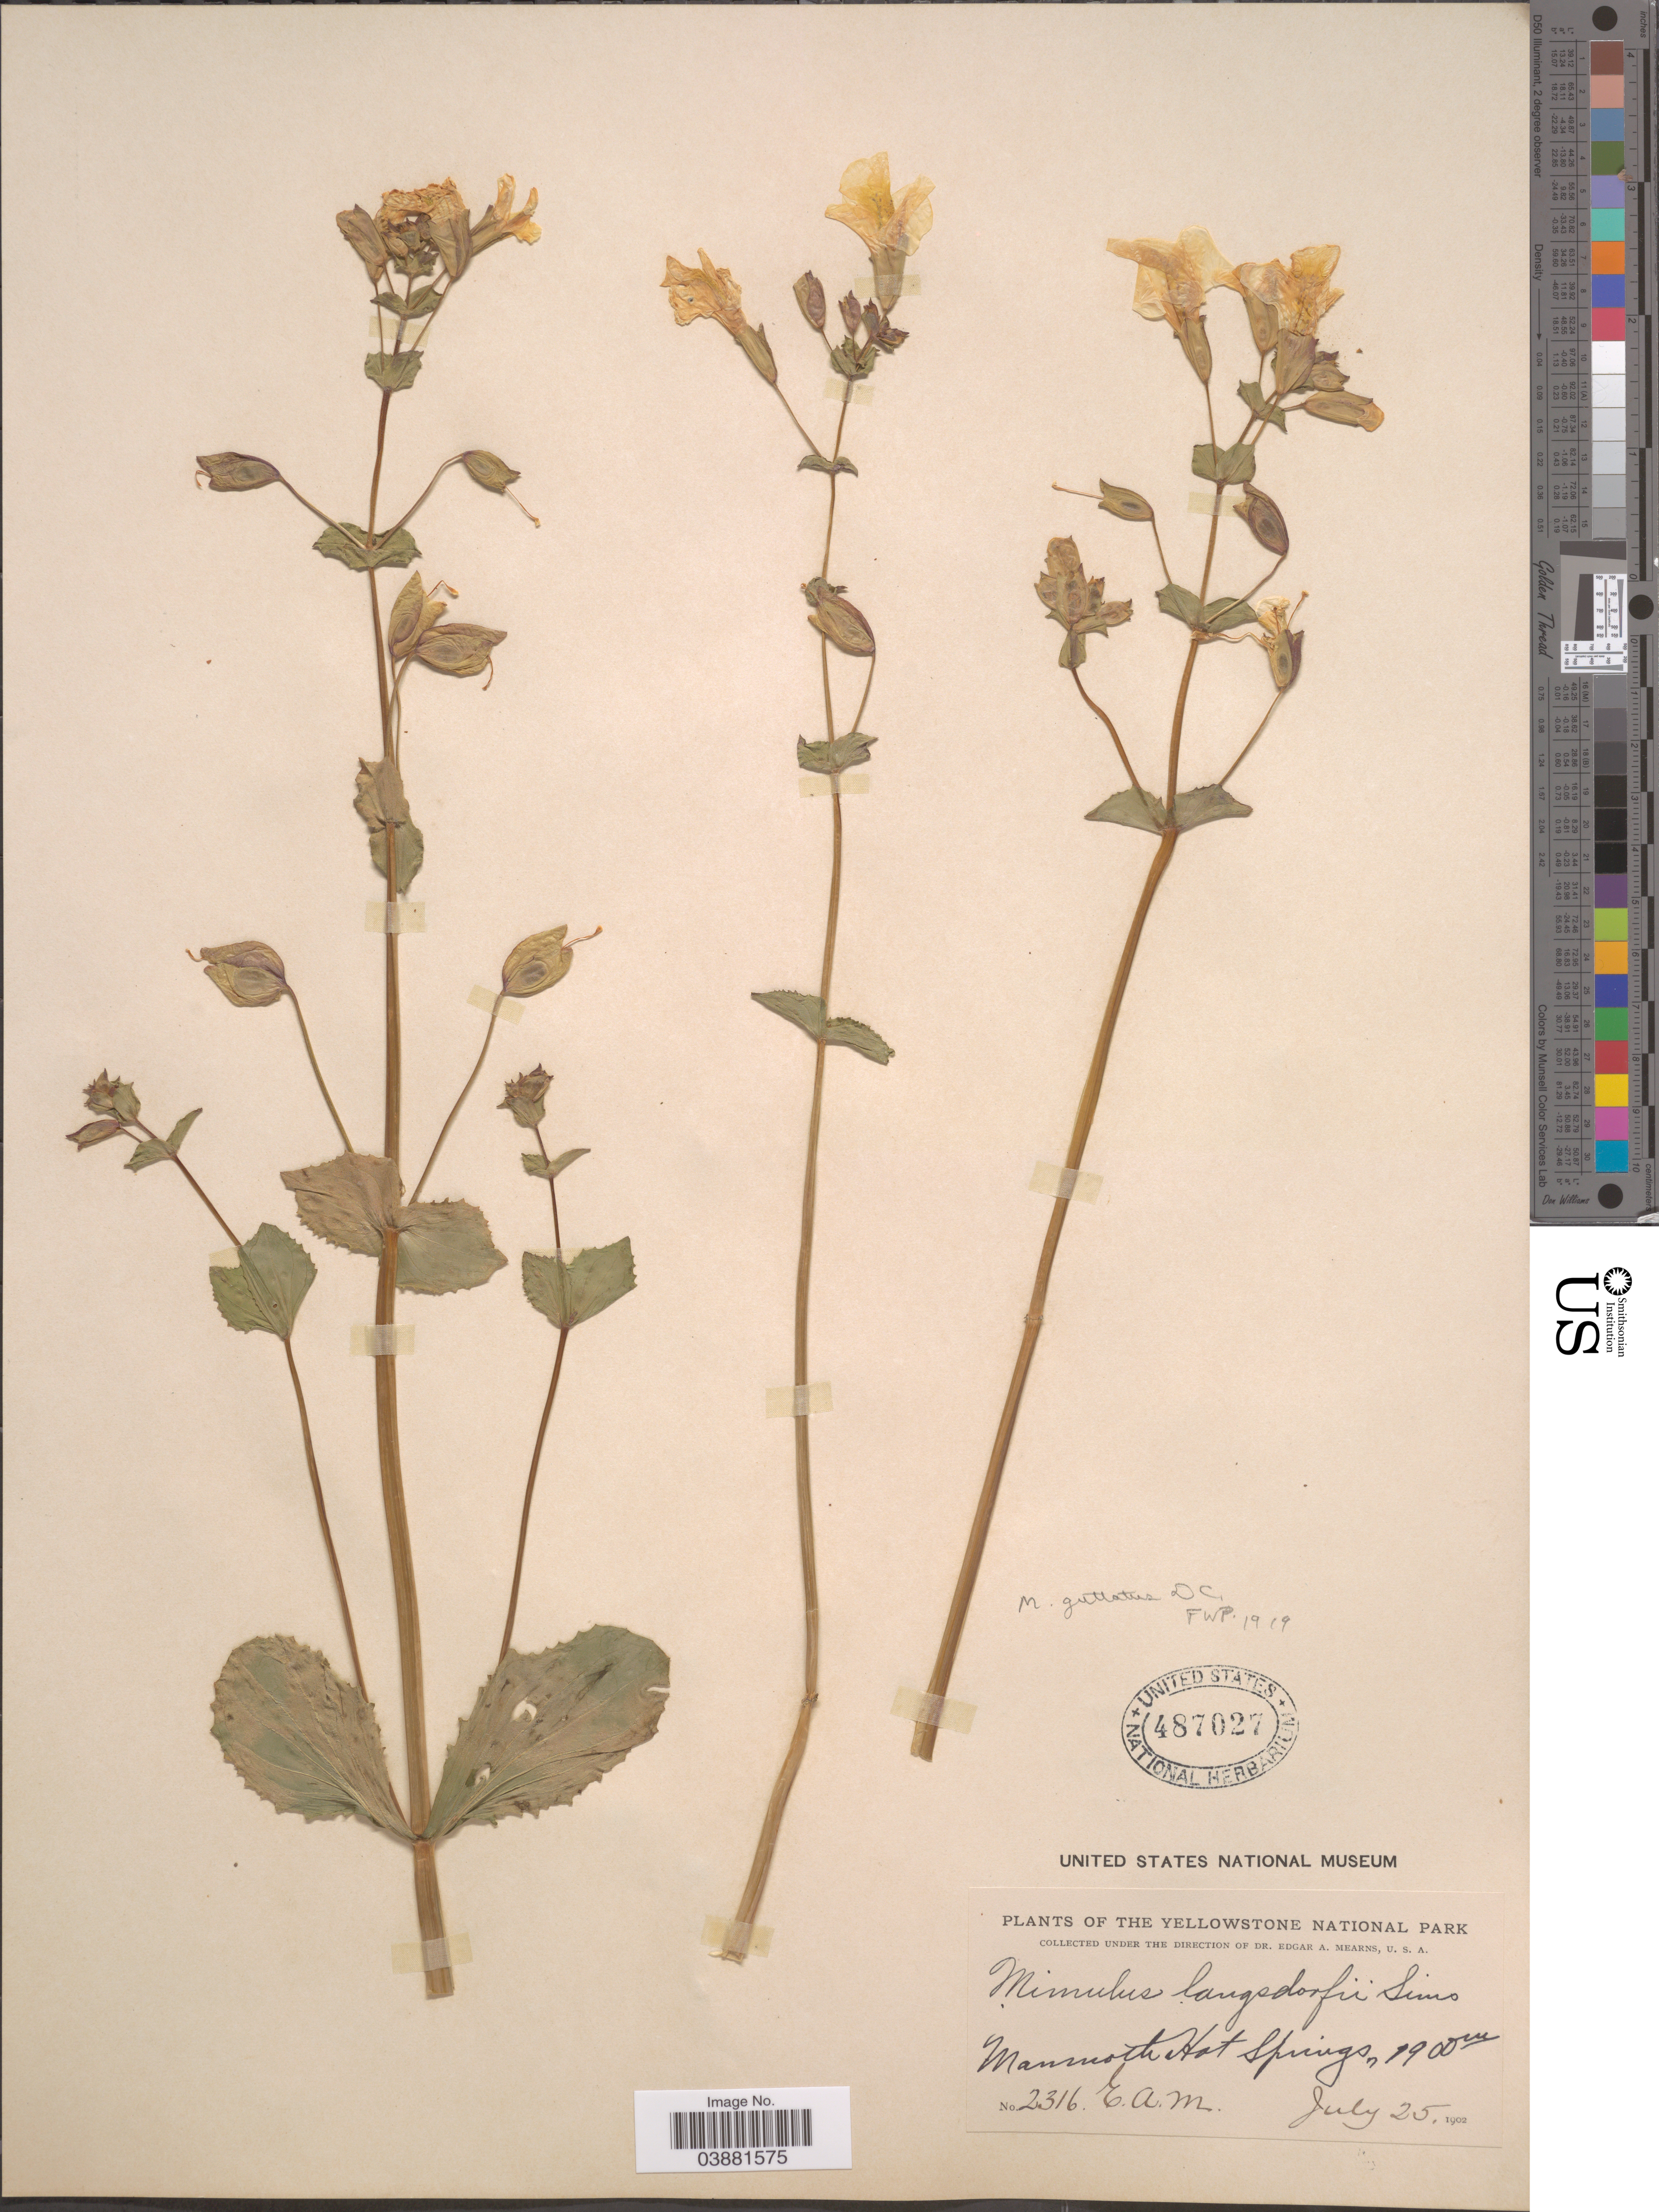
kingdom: Plantae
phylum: Tracheophyta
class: Magnoliopsida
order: Lamiales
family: Phrymaceae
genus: Mimulus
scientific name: Mimulus guttatus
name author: DC.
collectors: E. A. Mearns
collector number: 2316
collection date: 1902-07-25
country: United States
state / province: Wyoming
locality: Yellowstone National Park. Mammoth Hot Springs.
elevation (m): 1900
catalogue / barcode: US 487027